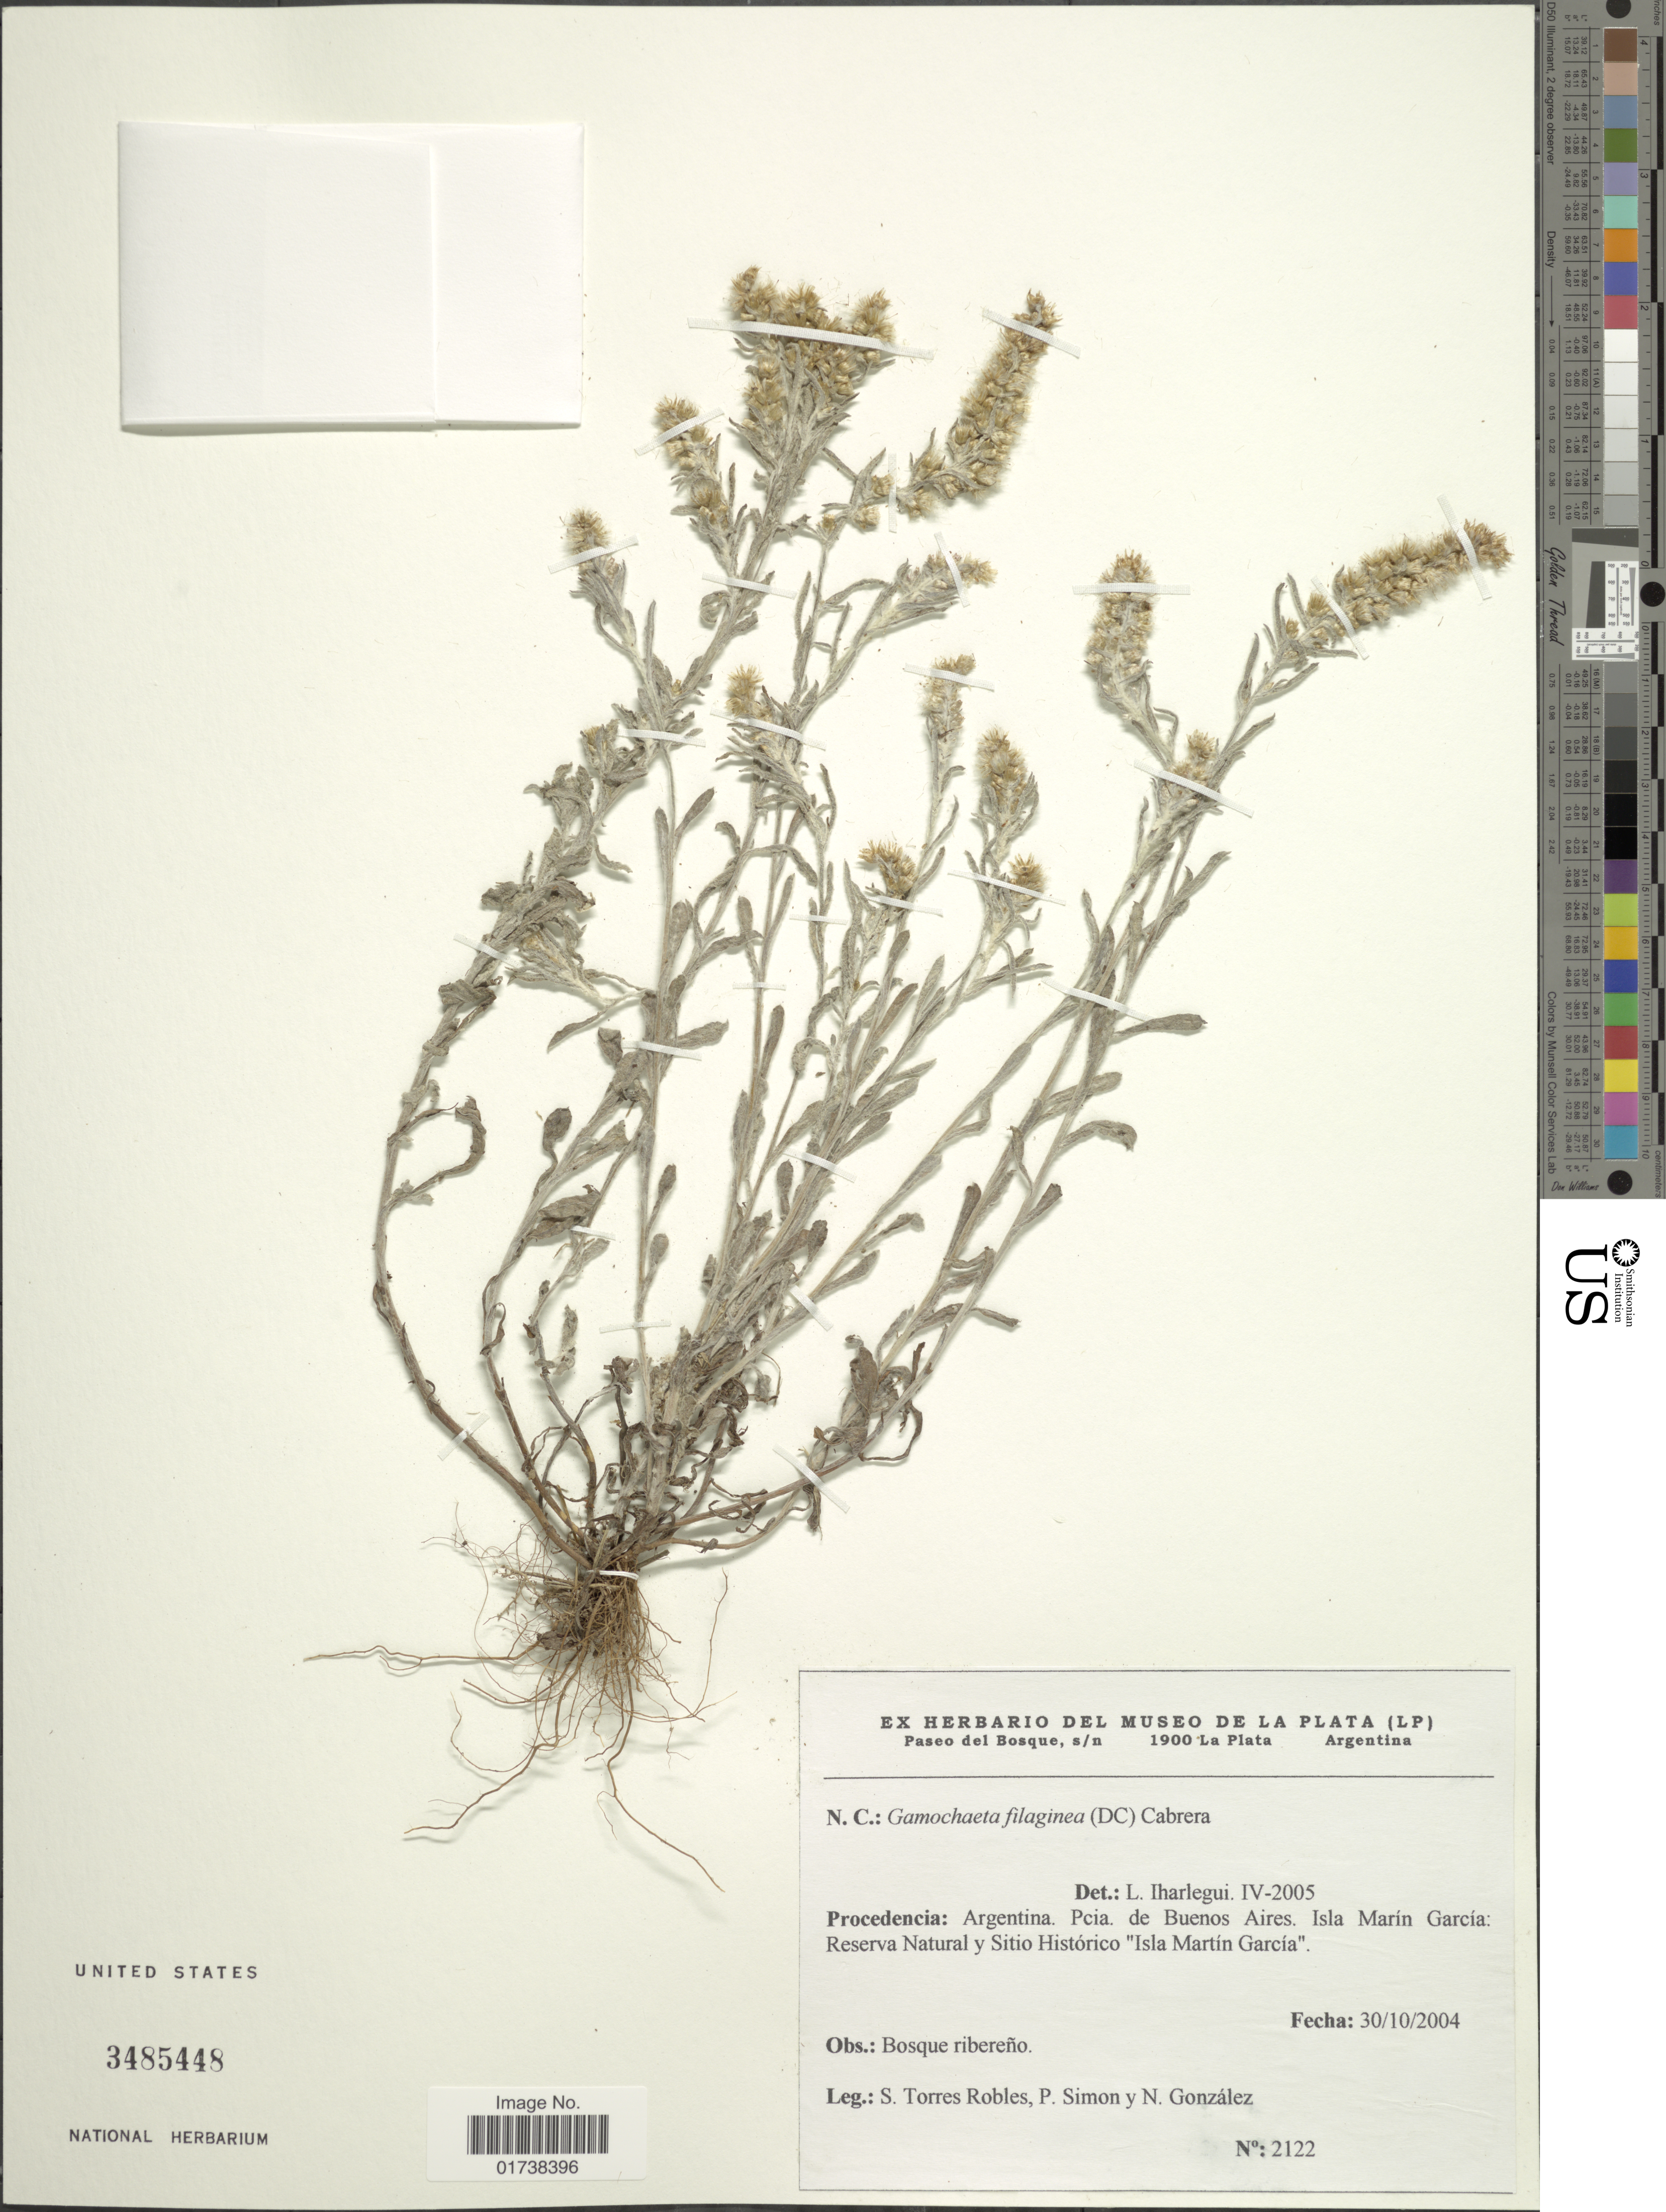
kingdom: Plantae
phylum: Tracheophyta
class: Magnoliopsida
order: Asterales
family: Asteraceae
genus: Gamochaeta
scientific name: Gamochaeta filaginea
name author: (DC.) Cabrera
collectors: S. Torres Robles, P. Simon & N. Gonzalez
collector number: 2122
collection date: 2004-10-30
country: Argentina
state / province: Buenos Aires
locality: Pcia: de Buenos Aires, Isla Marin Garcia: Reserva Natural y Sitio Historico "Isla Martin Garcia"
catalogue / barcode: US 3485448